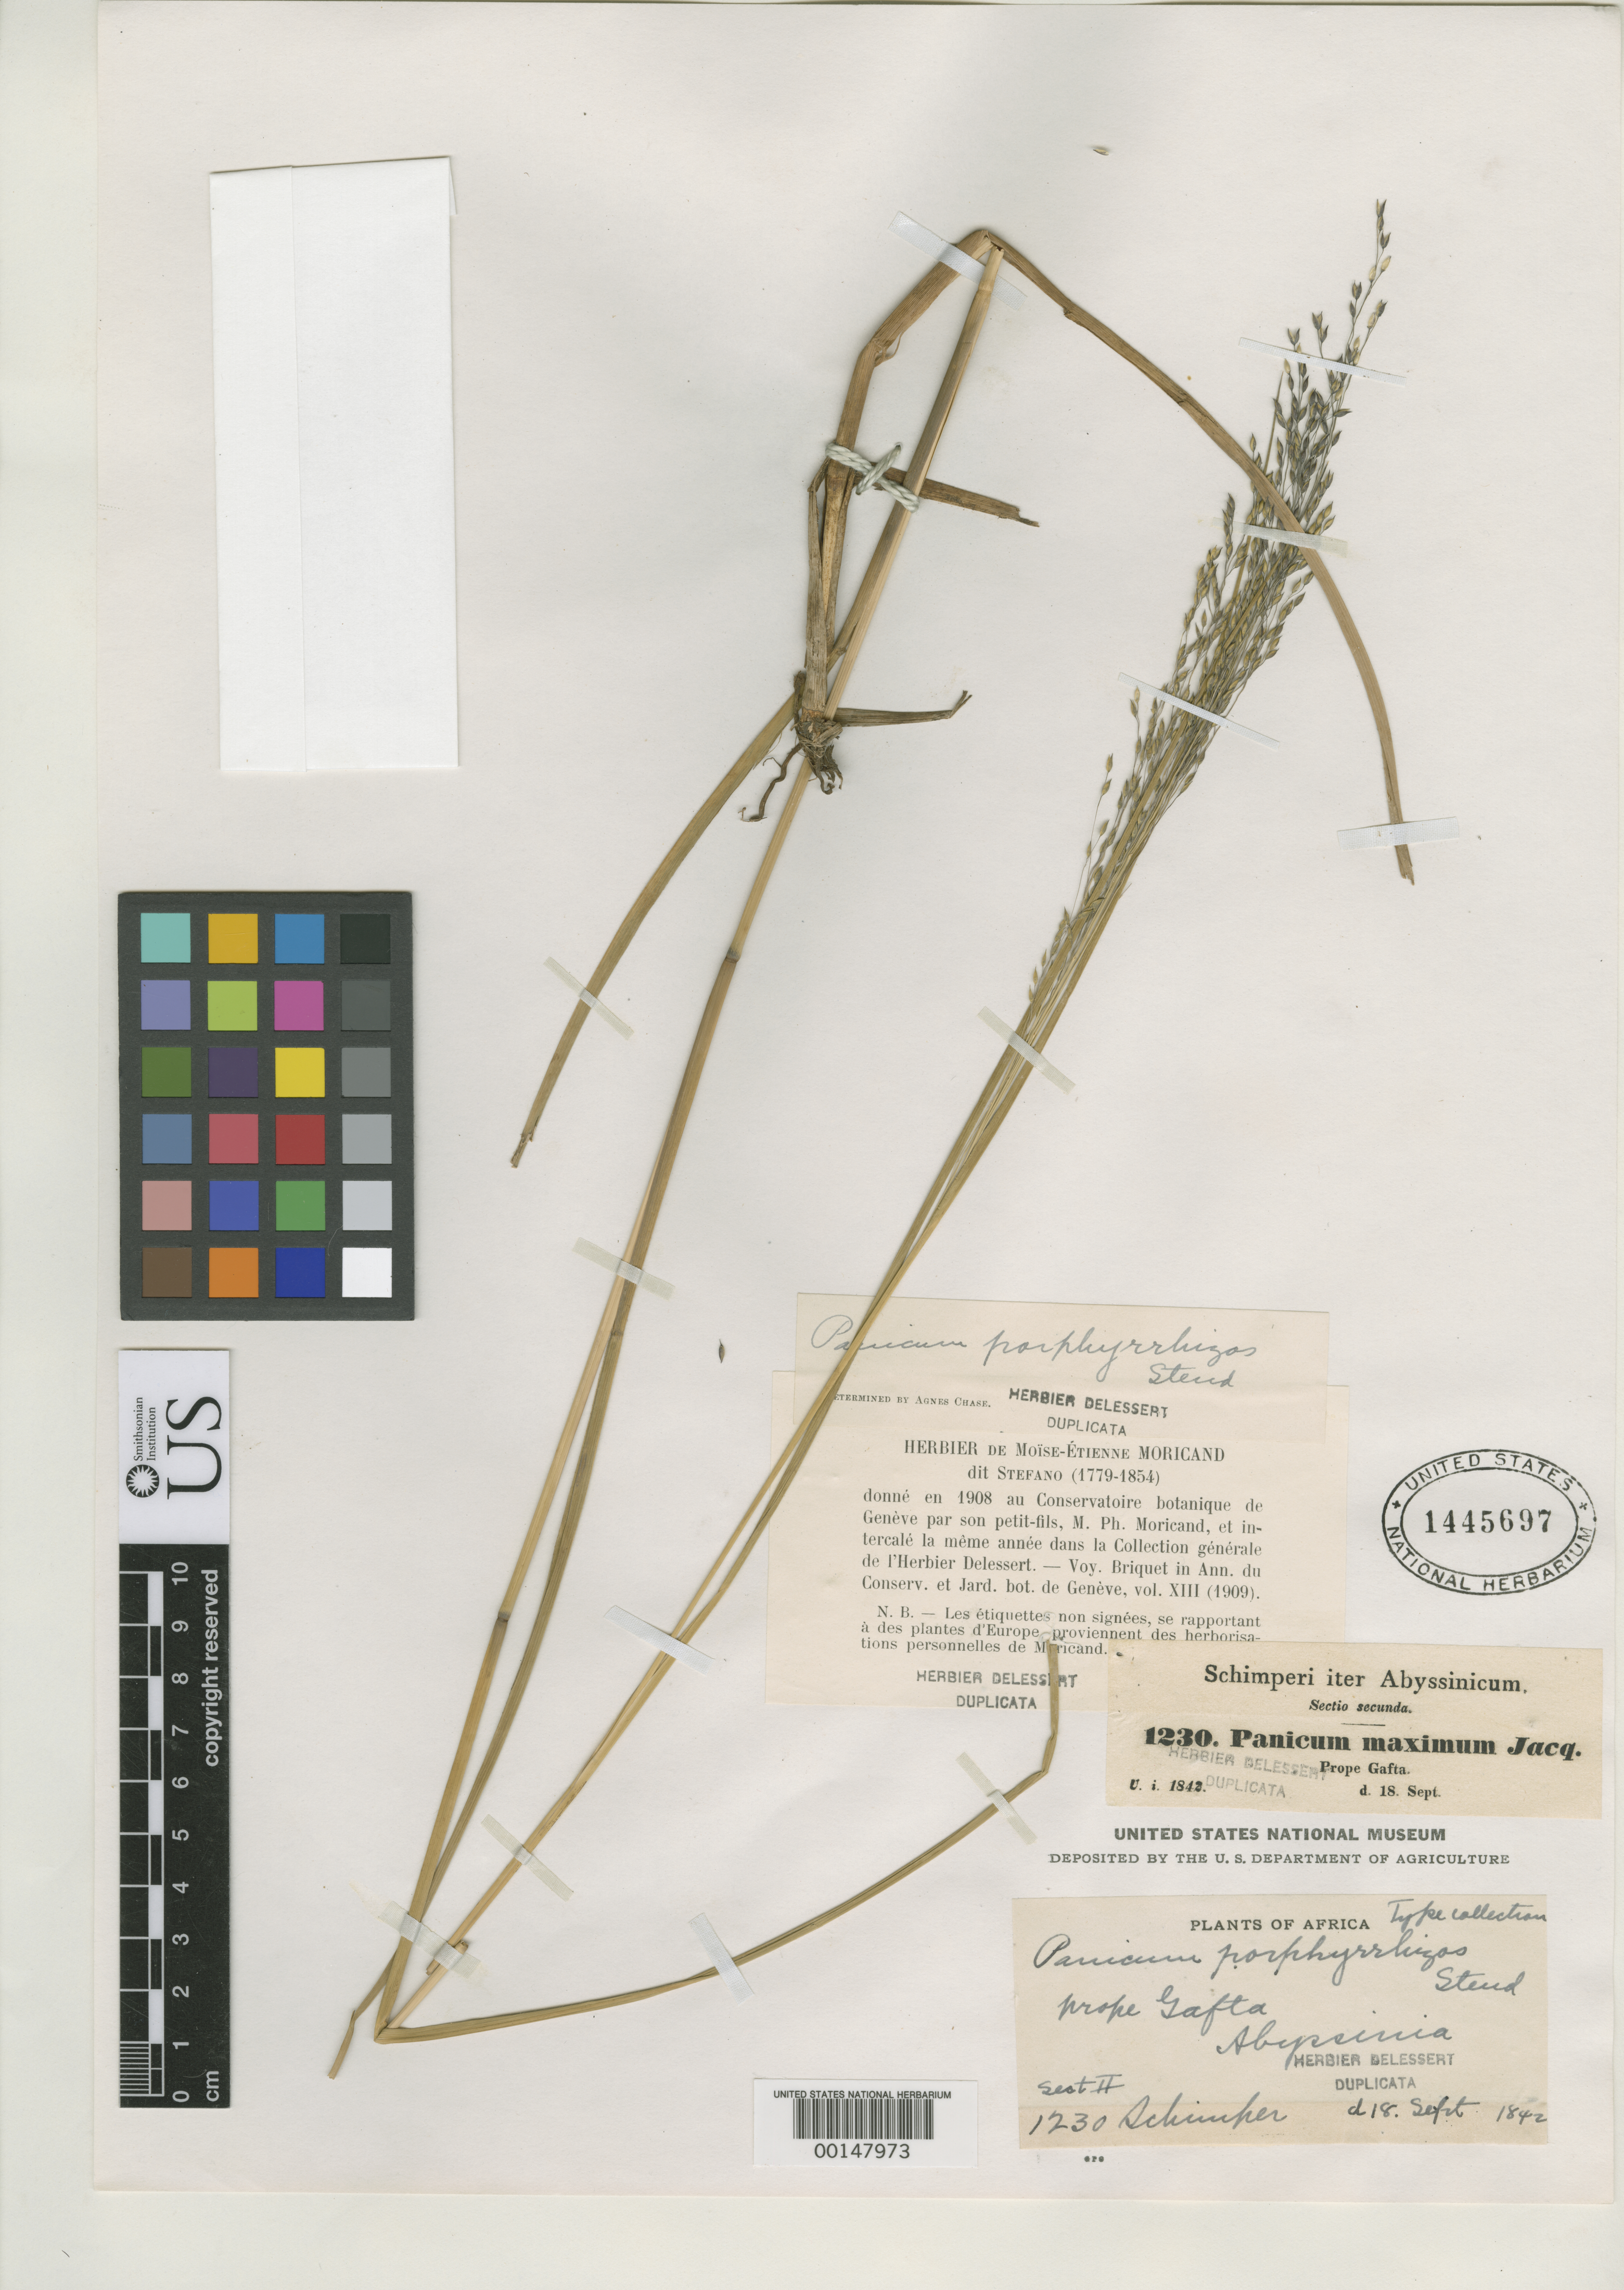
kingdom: Plantae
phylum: Tracheophyta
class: Liliopsida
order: Poales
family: Poaceae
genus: Panicum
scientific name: Panicum porphyrrhizos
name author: Steud.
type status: Isosyntype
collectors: G. W. Schimper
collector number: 1230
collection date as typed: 18 Sep 1842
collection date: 1842-09-18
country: Ethiopia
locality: Gafta.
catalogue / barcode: US 1445697